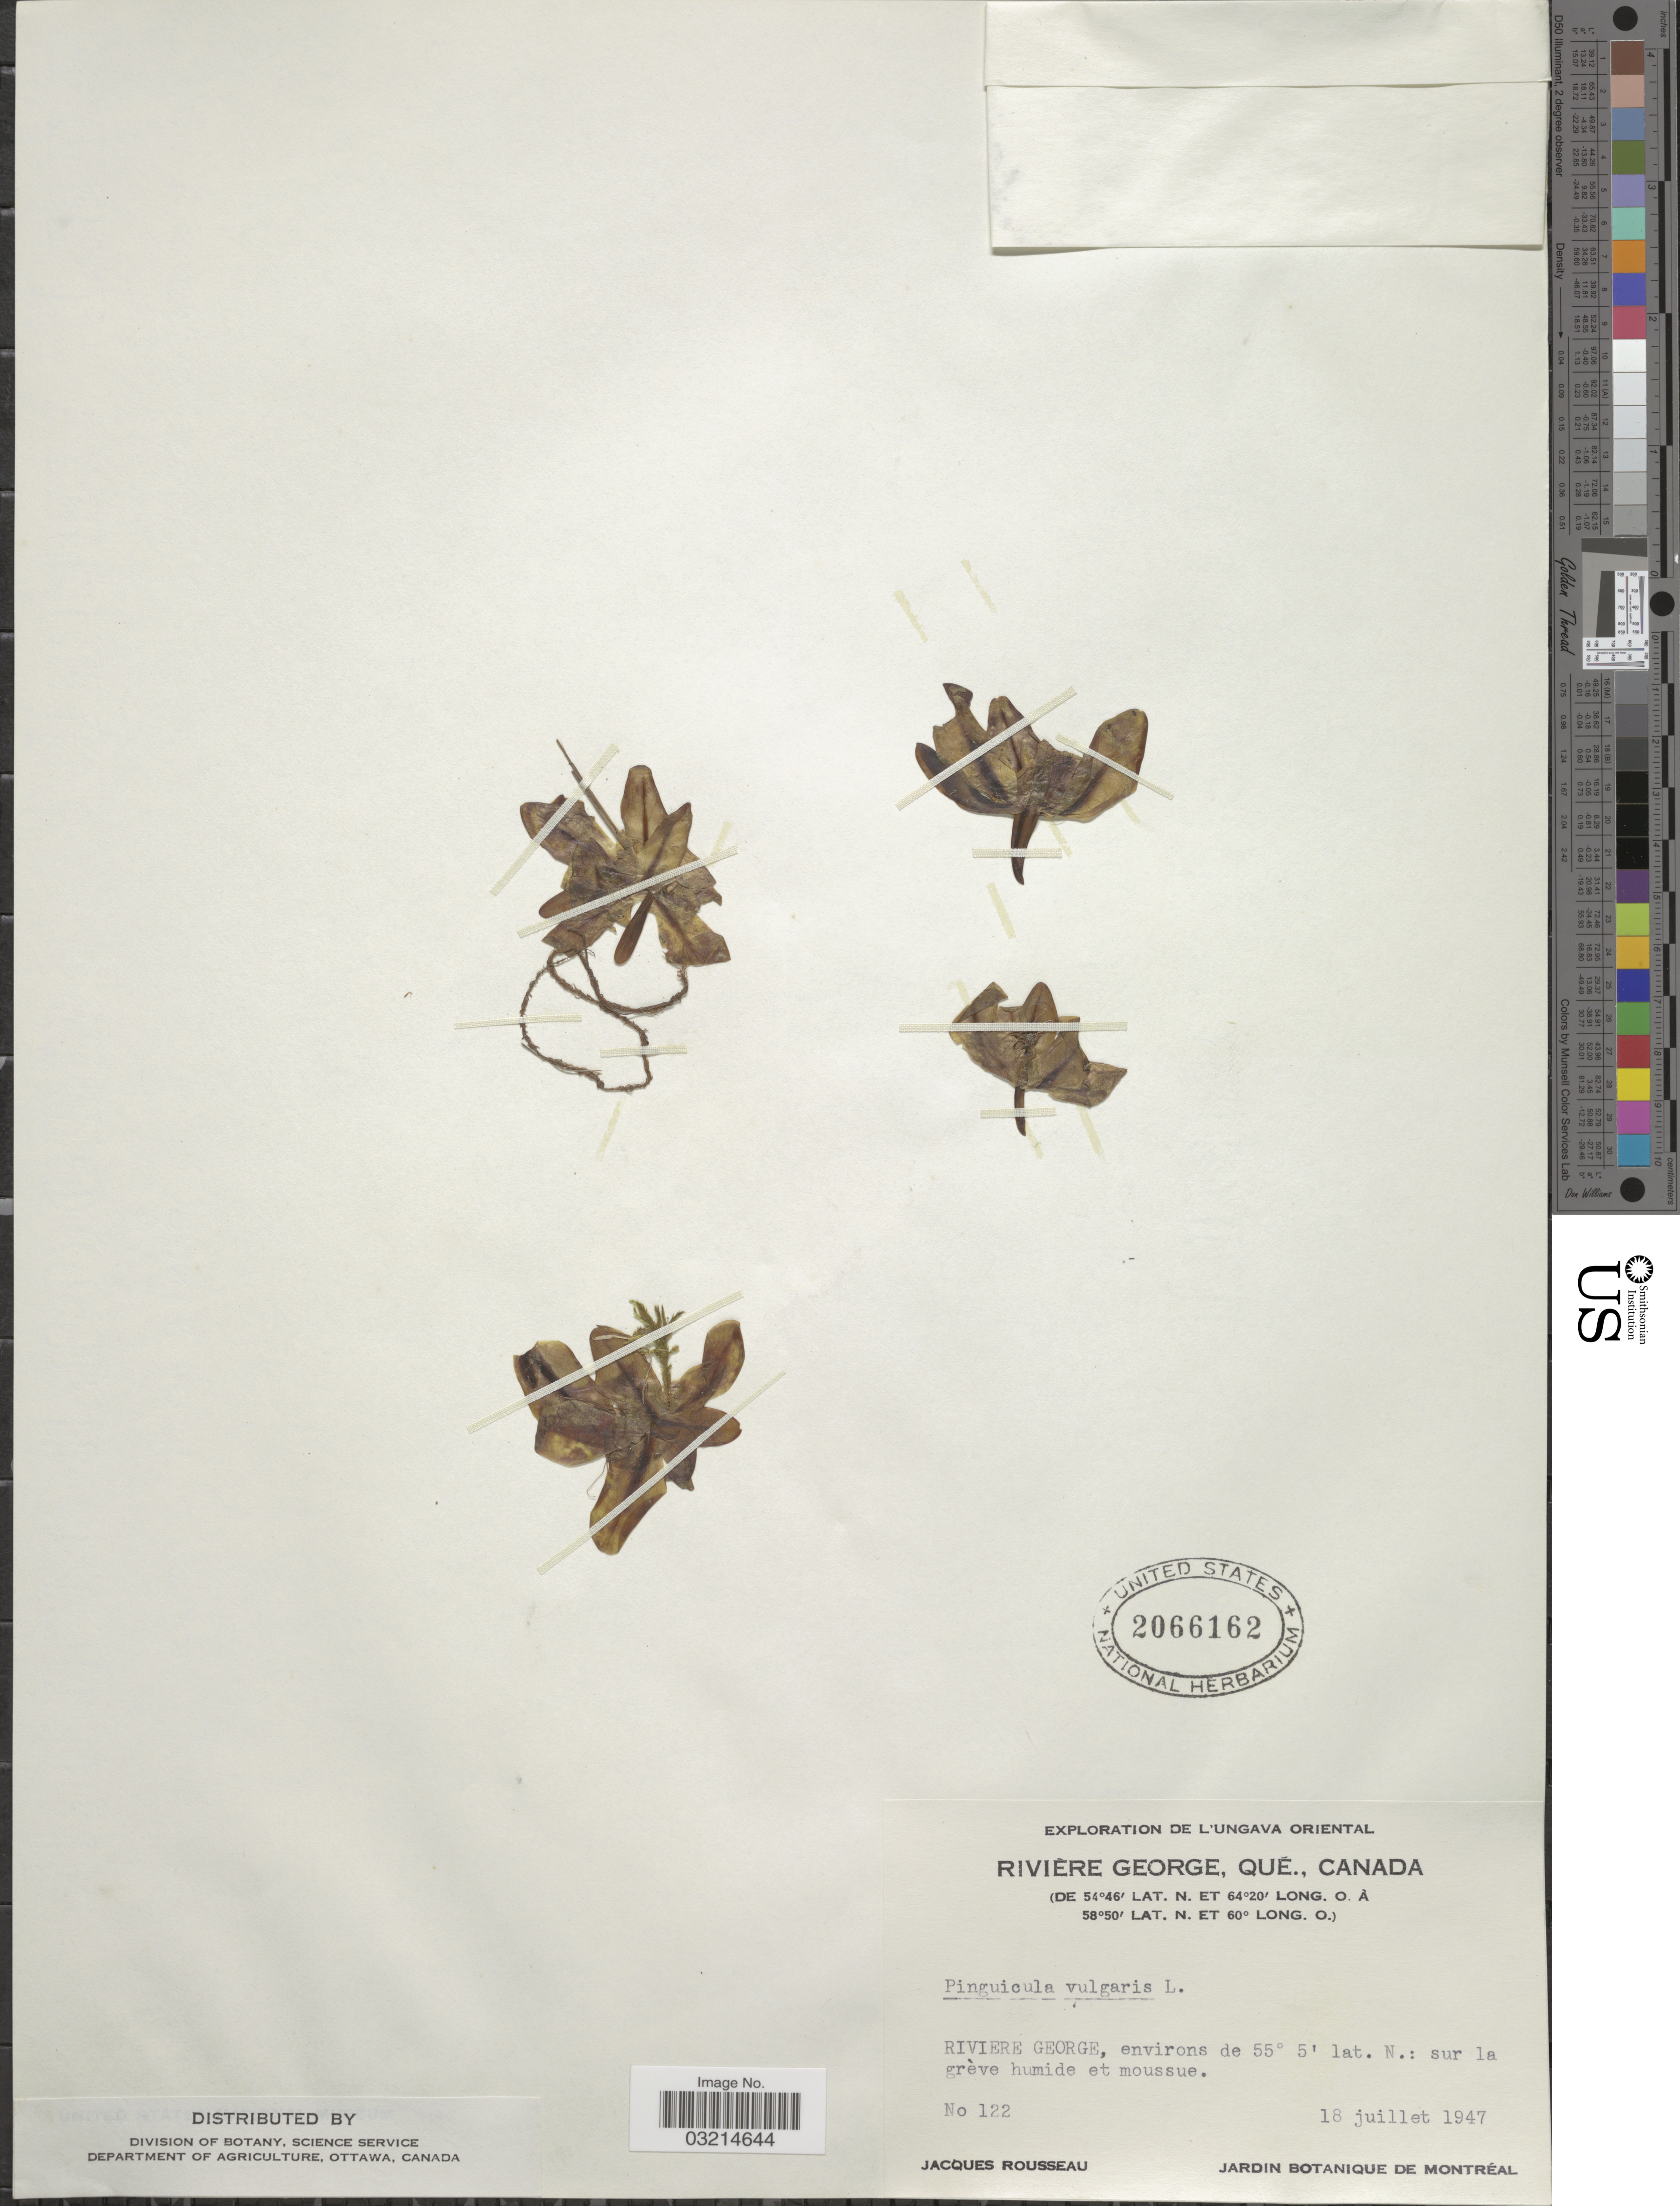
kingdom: Plantae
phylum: Tracheophyta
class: Magnoliopsida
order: Lamiales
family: Lentibulariaceae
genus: Pinguicula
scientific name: Pinguicula vulgaris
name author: L.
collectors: J. Rousseau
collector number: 122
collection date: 1947-07-18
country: Canada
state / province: Quebec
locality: L'Ungava Oriental, Rivière George, environs de 55° 5' lat. N.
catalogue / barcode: US 2066162